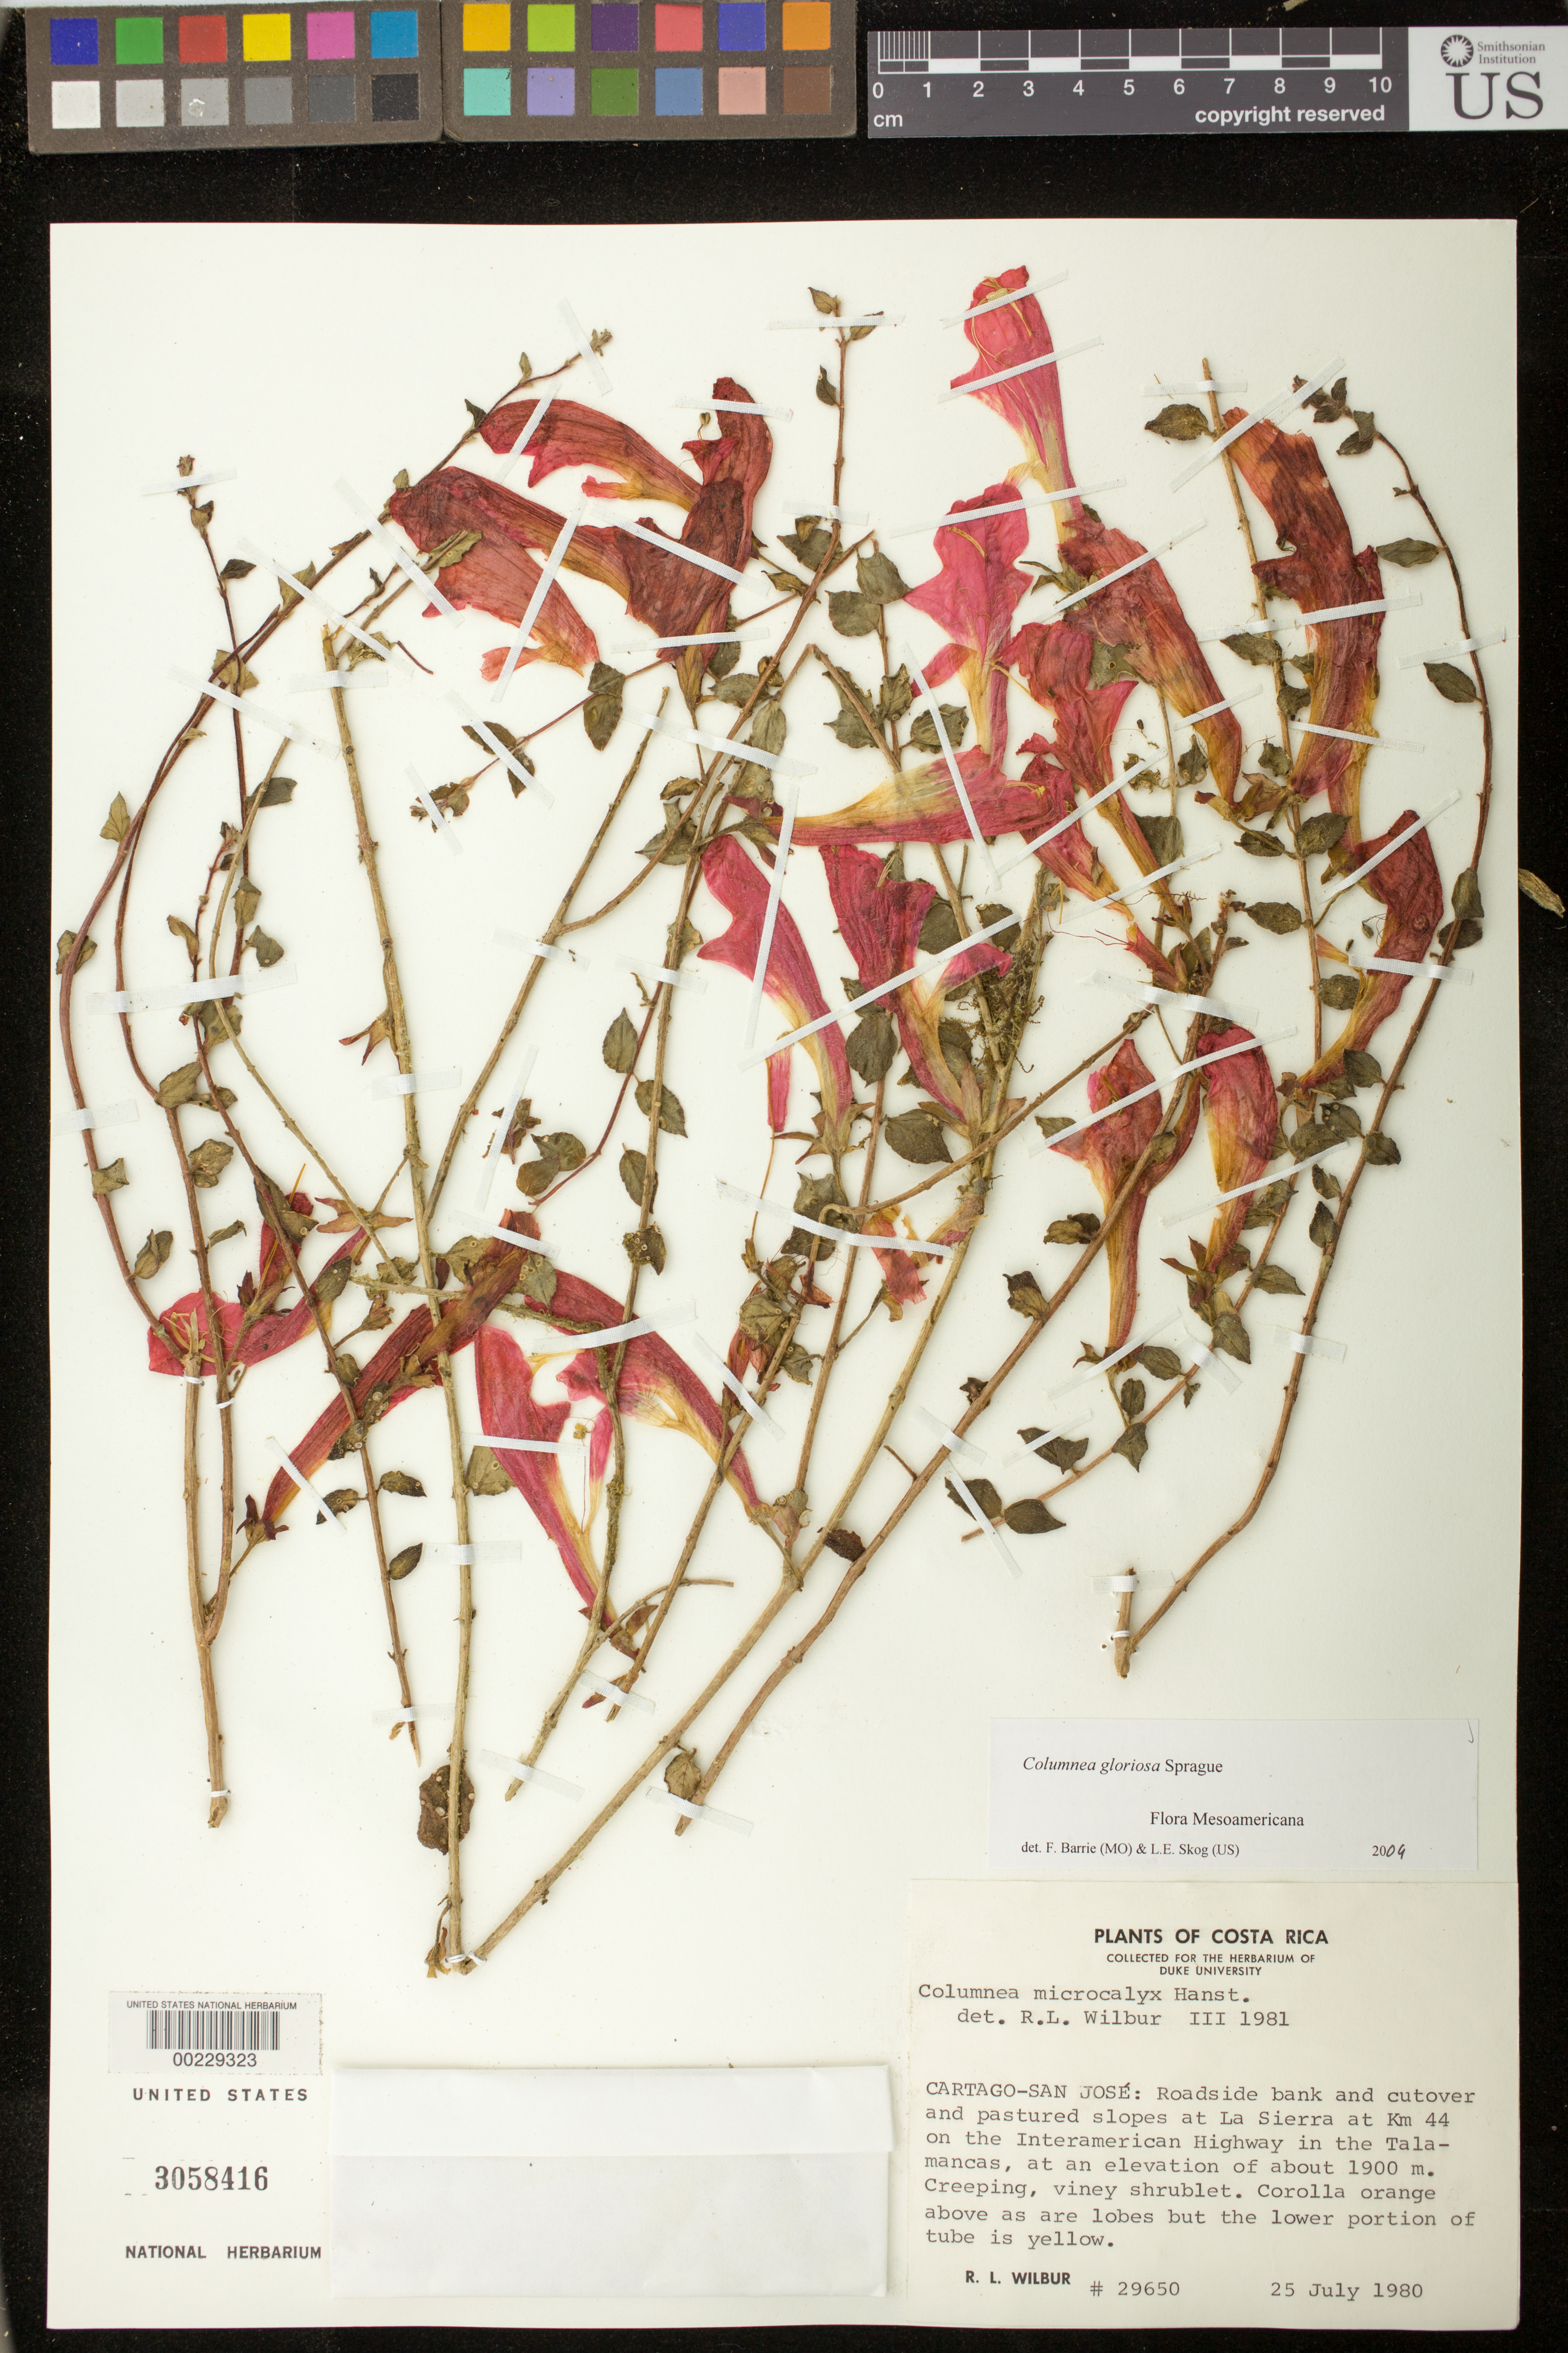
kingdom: Plantae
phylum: Tracheophyta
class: Magnoliopsida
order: Lamiales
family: Gesneriaceae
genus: Columnea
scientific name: Columnea gloriosa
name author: Sprague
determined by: Barrie, F. R.; Skog, Laurence E.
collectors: R. L. Wilbur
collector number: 29650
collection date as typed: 25 Jul 1980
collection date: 1980-07-25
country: Costa Rica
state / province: Cartago / San José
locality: Cartago-San José: La Sierra at km 44 on the Interamerican Highway in the Talamancas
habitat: Roadside bank and cutover and pastured slopes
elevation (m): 1900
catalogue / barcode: US 3058416